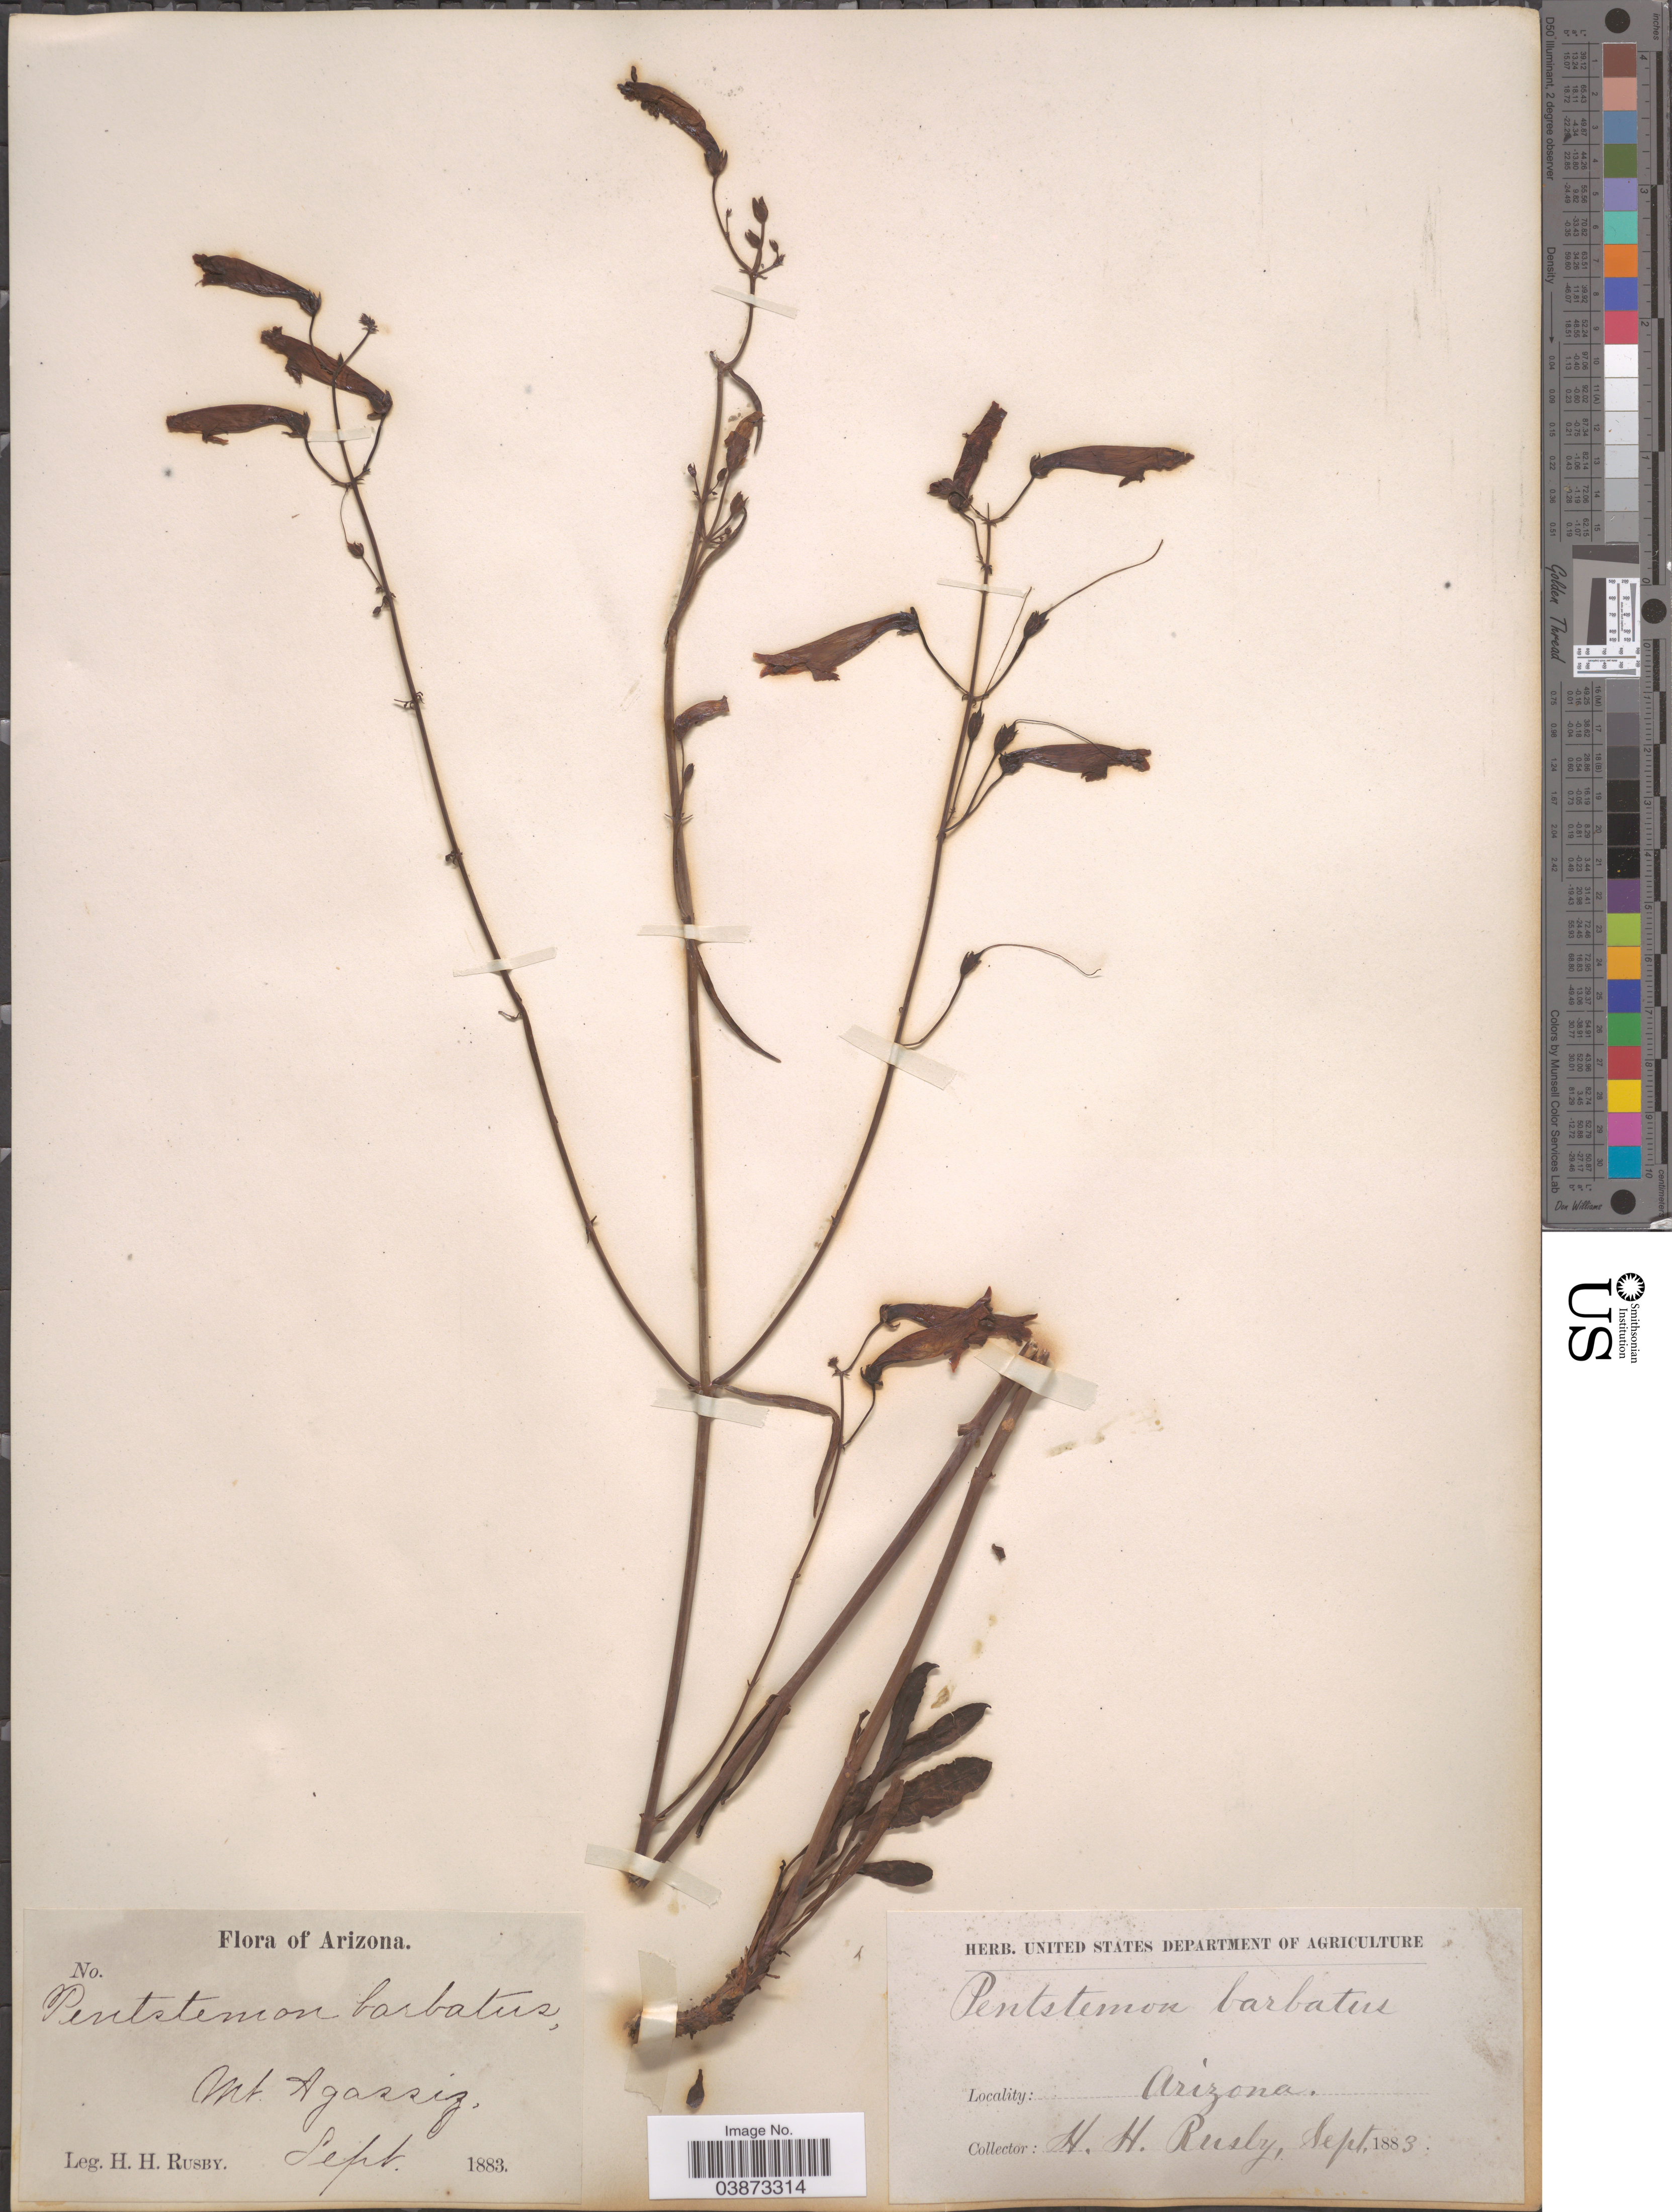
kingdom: Plantae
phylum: Tracheophyta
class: Magnoliopsida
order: Lamiales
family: Plantaginaceae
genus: Penstemon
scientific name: Penstemon barbatus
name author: (Cav.) Roth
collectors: H. H. Rusby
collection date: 1883-09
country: United States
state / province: Arizona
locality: Mt. Agassiz.